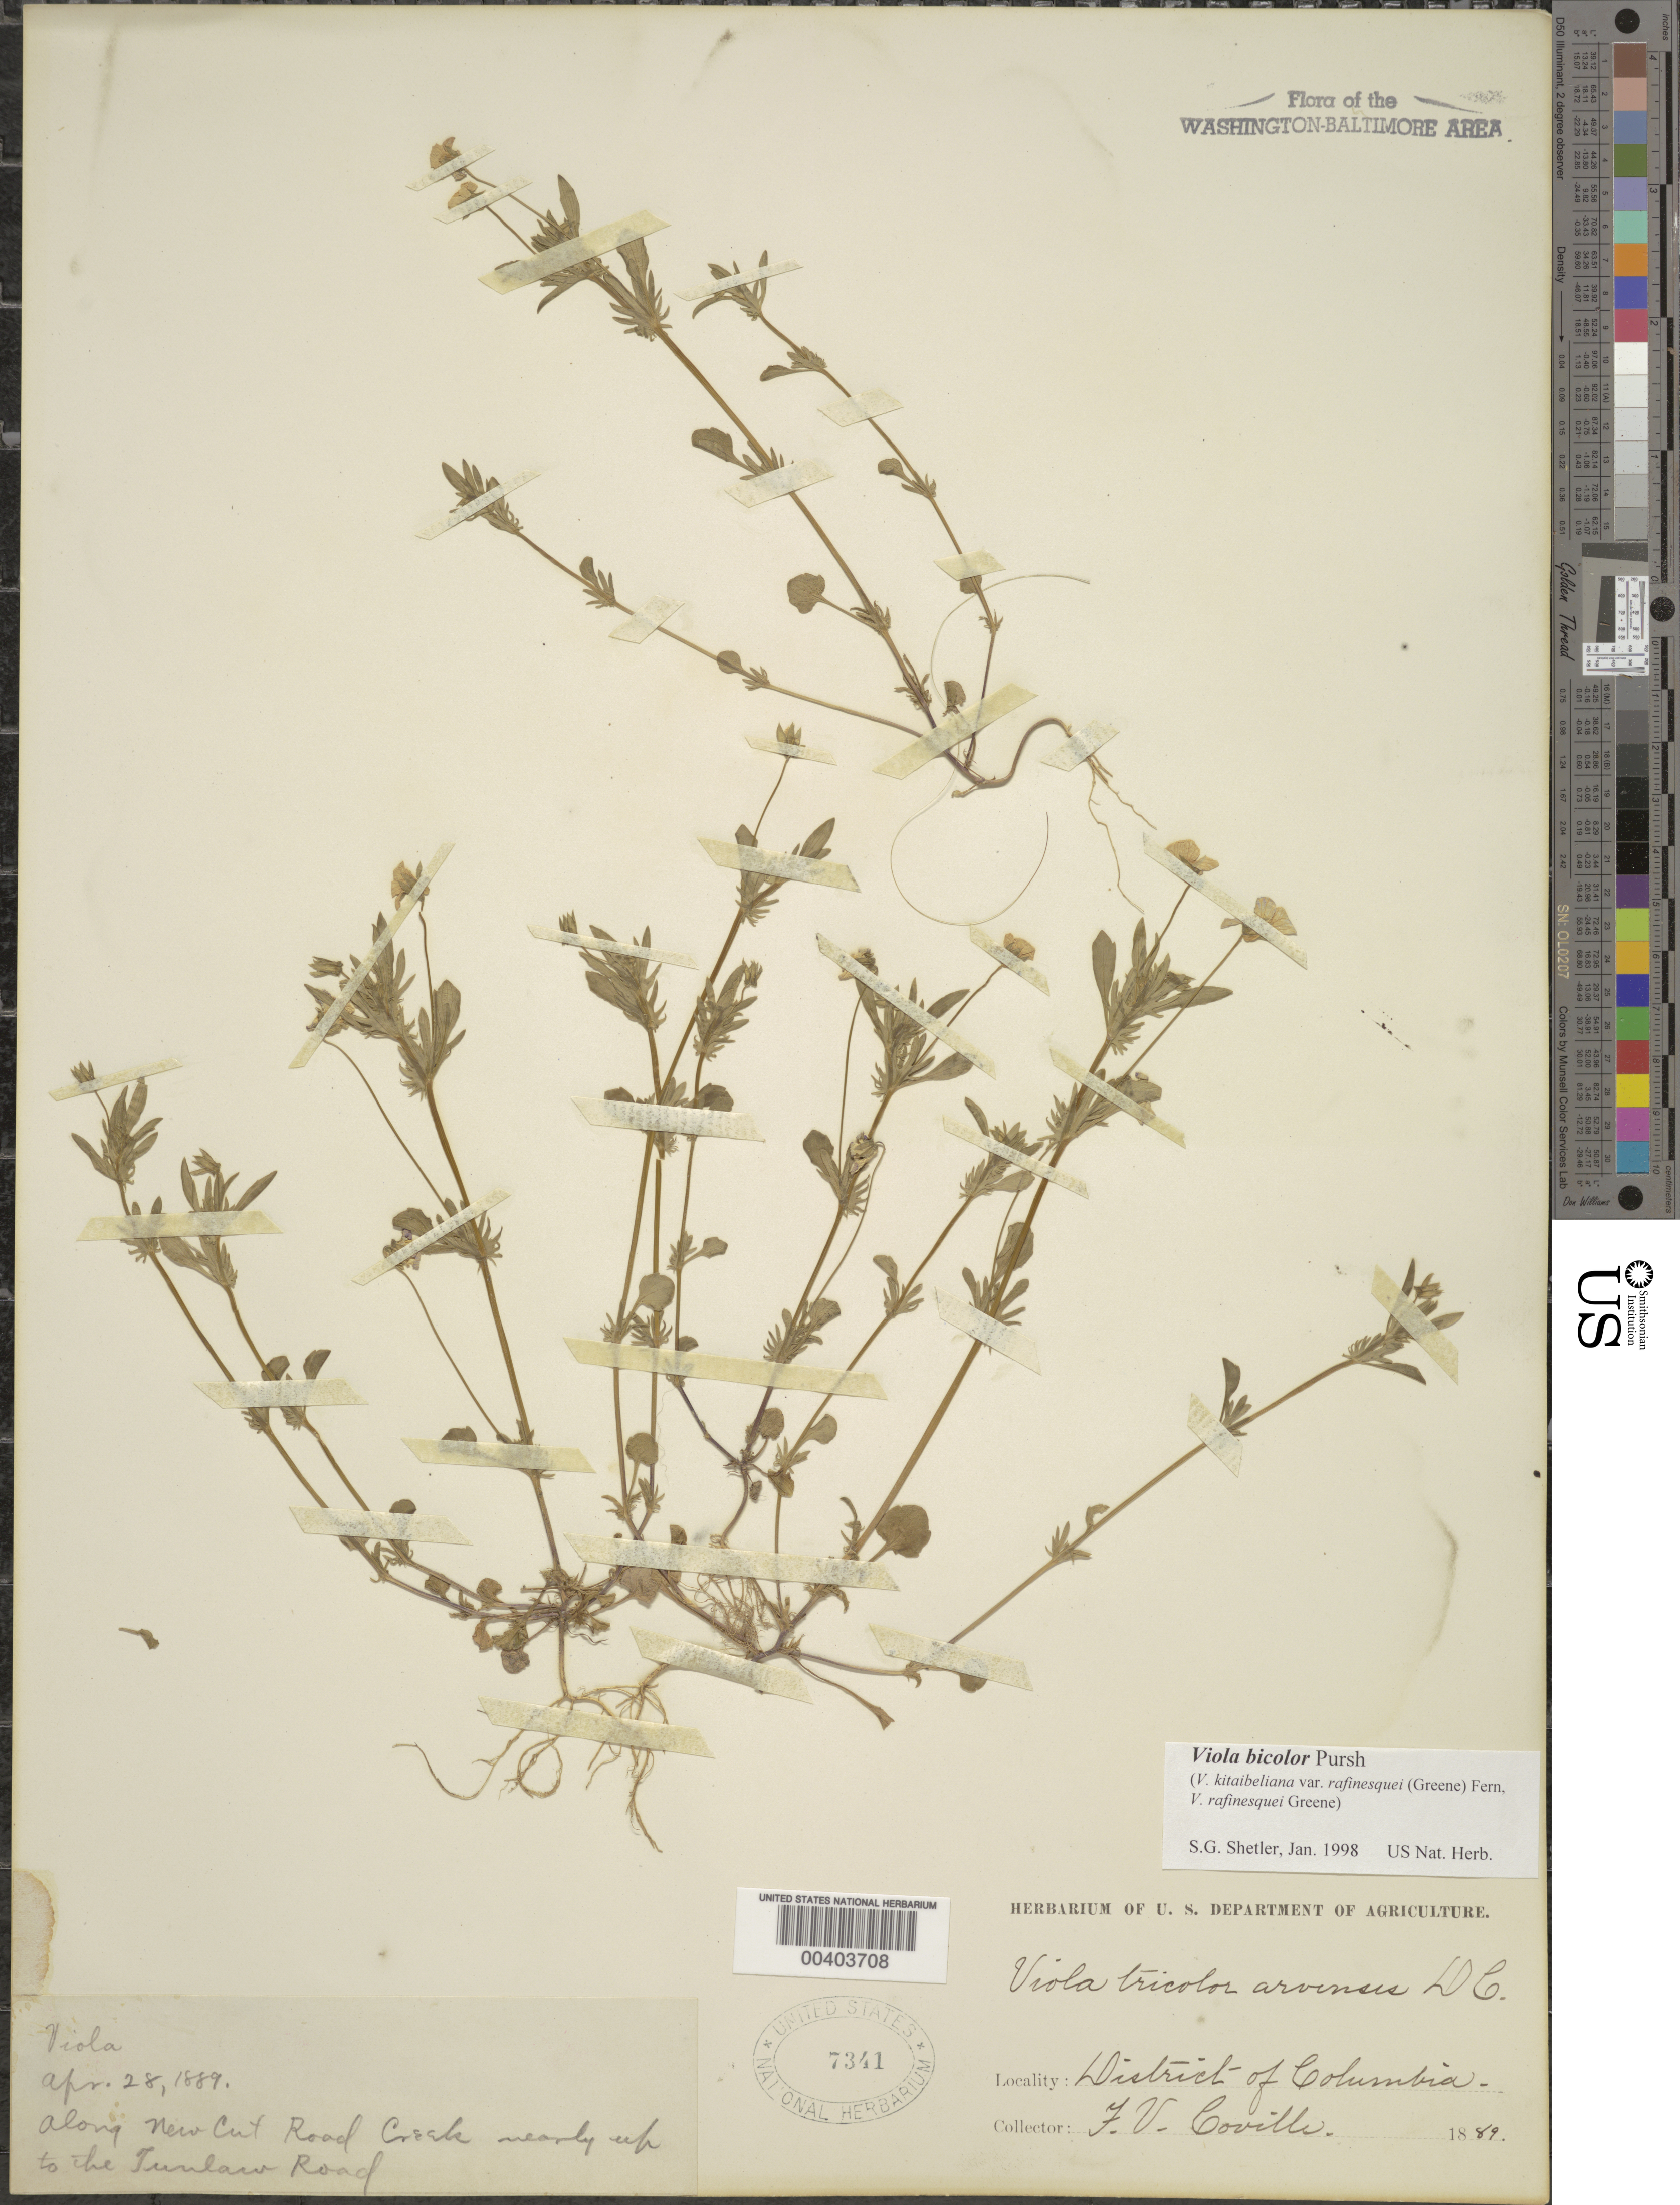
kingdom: Plantae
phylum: Tracheophyta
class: Magnoliopsida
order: Malpighiales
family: Violaceae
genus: Viola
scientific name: Viola bicolor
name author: Pursh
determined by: Shetler, Stanwyn G., (US), NMNH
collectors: F. V. Coville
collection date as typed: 28 Apr 1889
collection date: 1889-04-28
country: United States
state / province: District of Columbia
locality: New Cut Road Creek, Tunlaw Road vicinity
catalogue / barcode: US 7341